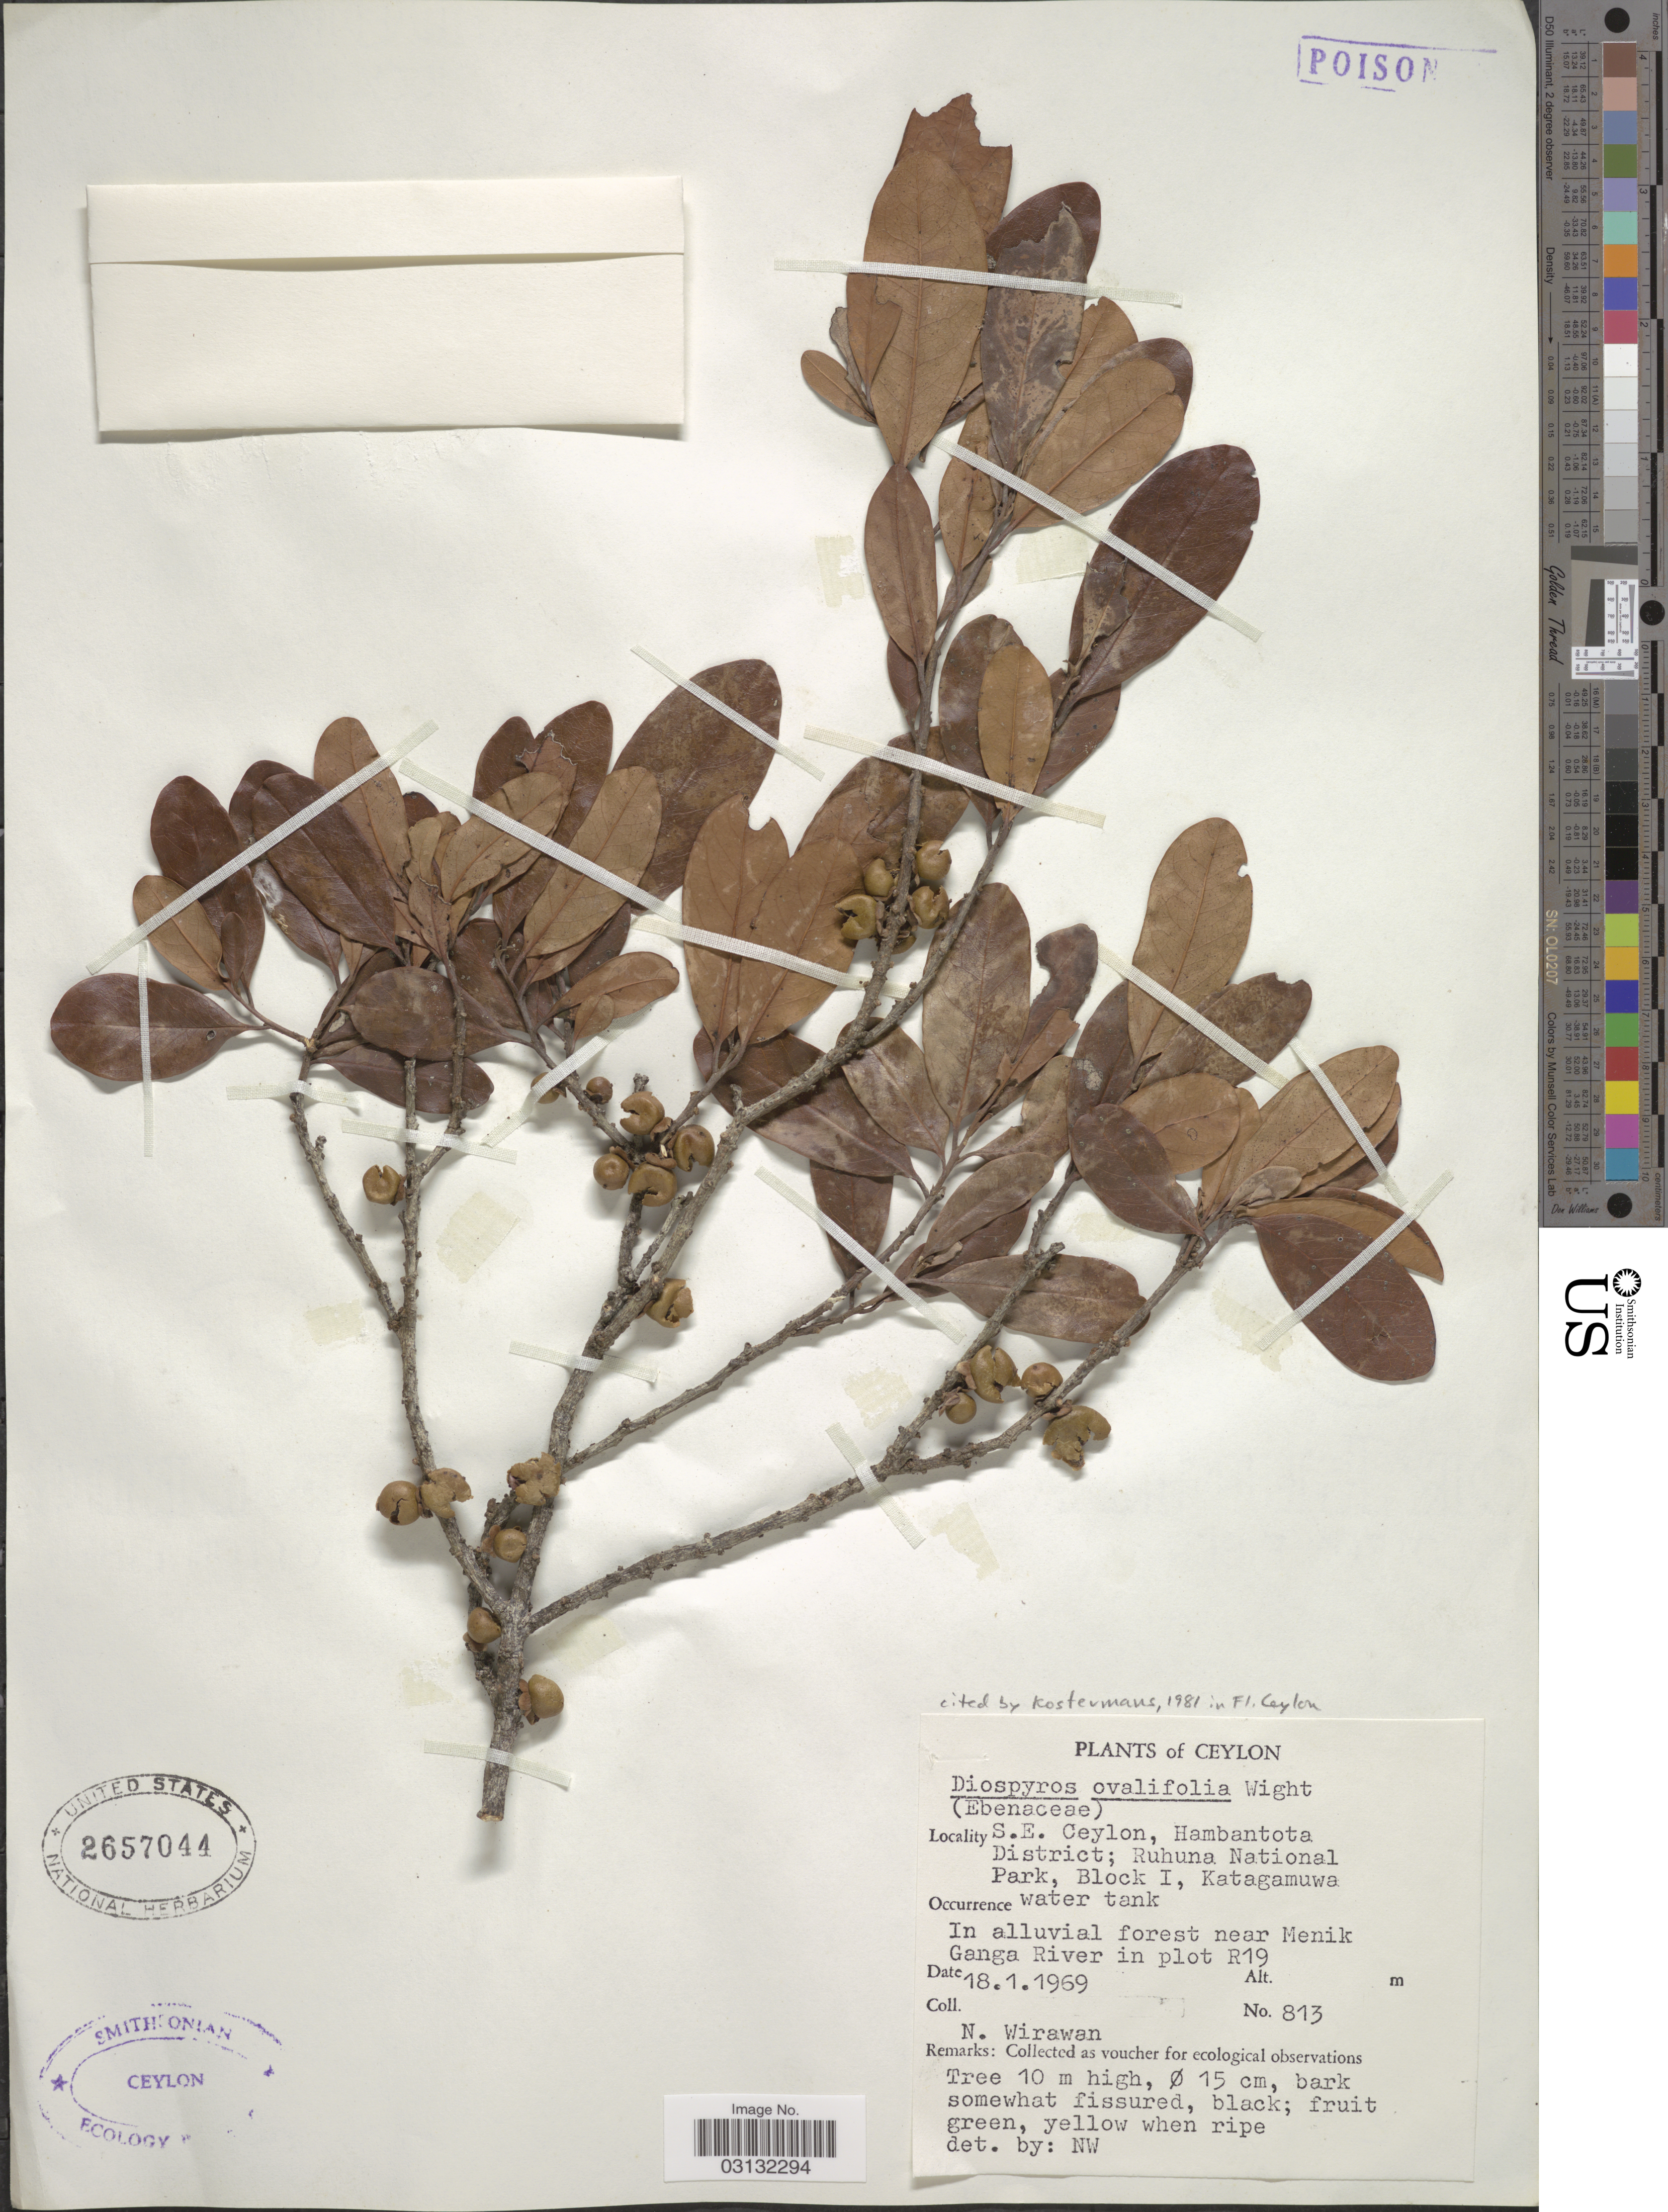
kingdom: Plantae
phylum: Tracheophyta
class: Magnoliopsida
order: Ericales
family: Ebenaceae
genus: Diospyros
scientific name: Diospyros ovalifolia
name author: Wight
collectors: N. Wirawan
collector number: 813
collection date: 1969-01-18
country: Sri Lanka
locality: Ceylon. S.E. Ceylon, Hambantota District; Ruhuna National Park, Block I, Katagamuwa water tank. Near Menik Ganga River in plot R19.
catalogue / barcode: US 2657044